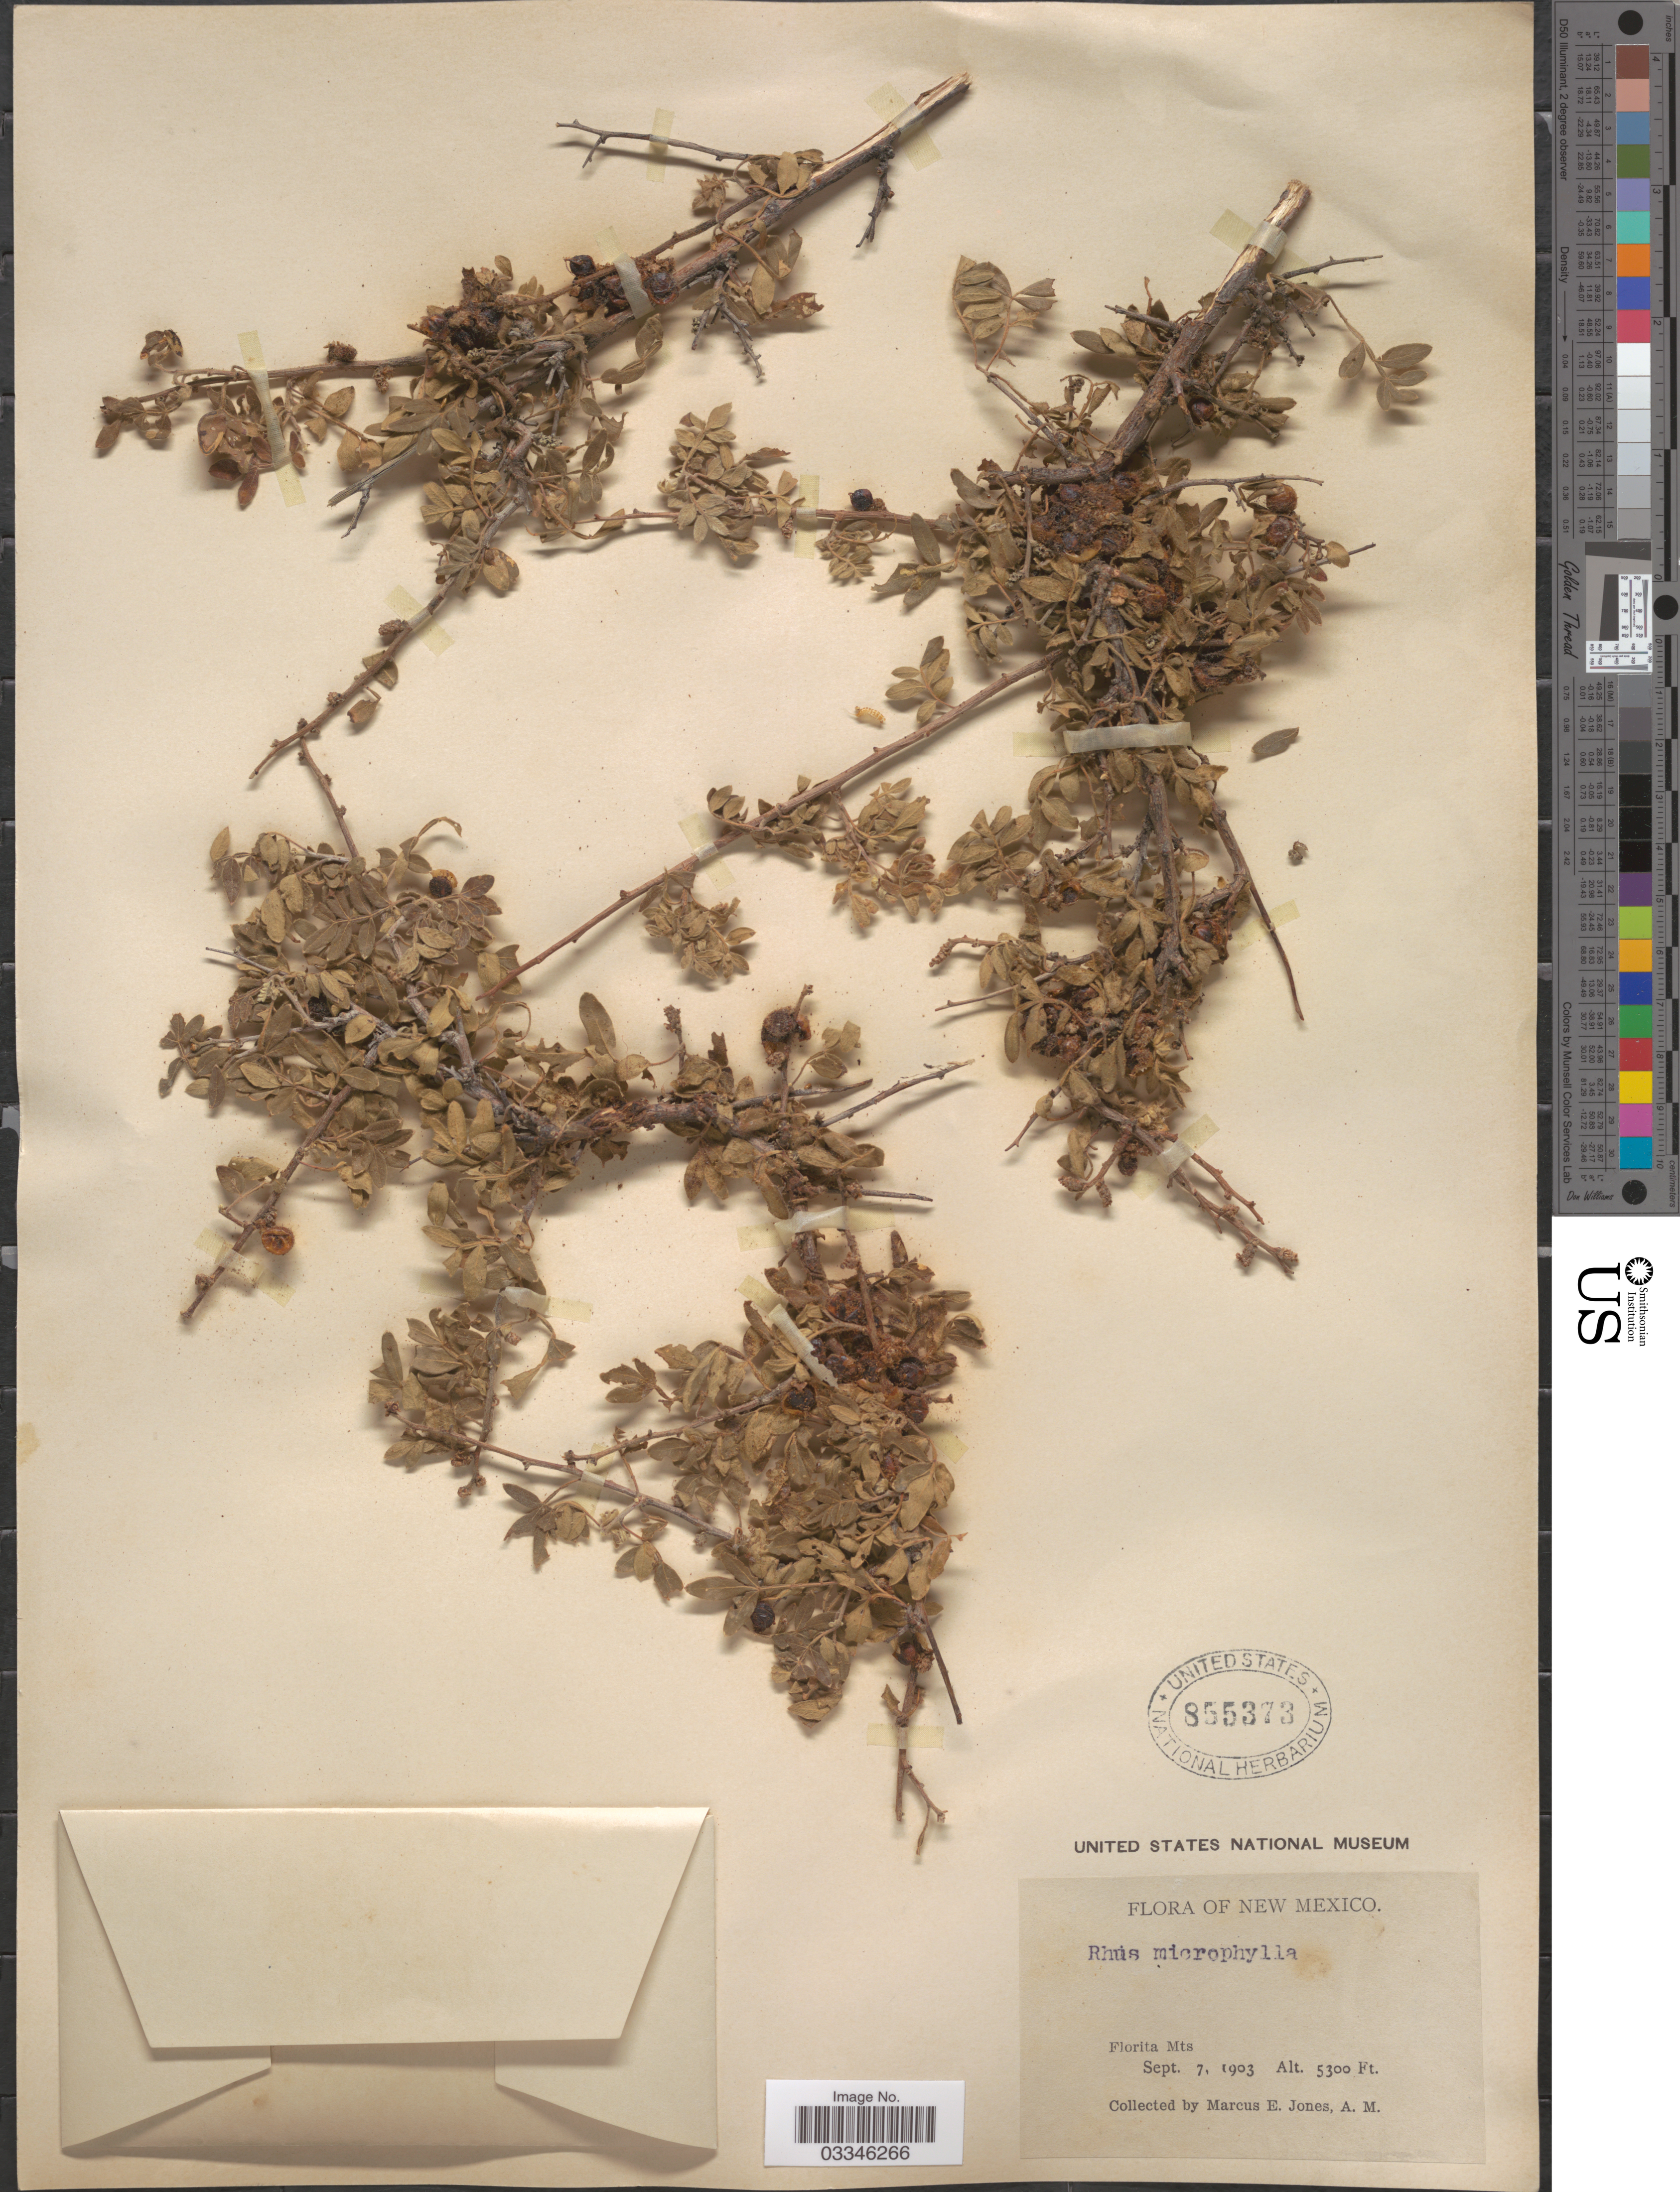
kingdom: Plantae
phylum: Tracheophyta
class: Magnoliopsida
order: Sapindales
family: Anacardiaceae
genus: Rhus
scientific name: Rhus microphylla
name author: Engelm.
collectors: M. E. Jones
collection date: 1903-09-07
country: United States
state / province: New Mexico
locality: Florita Mts.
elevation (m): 1615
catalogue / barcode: US 855373